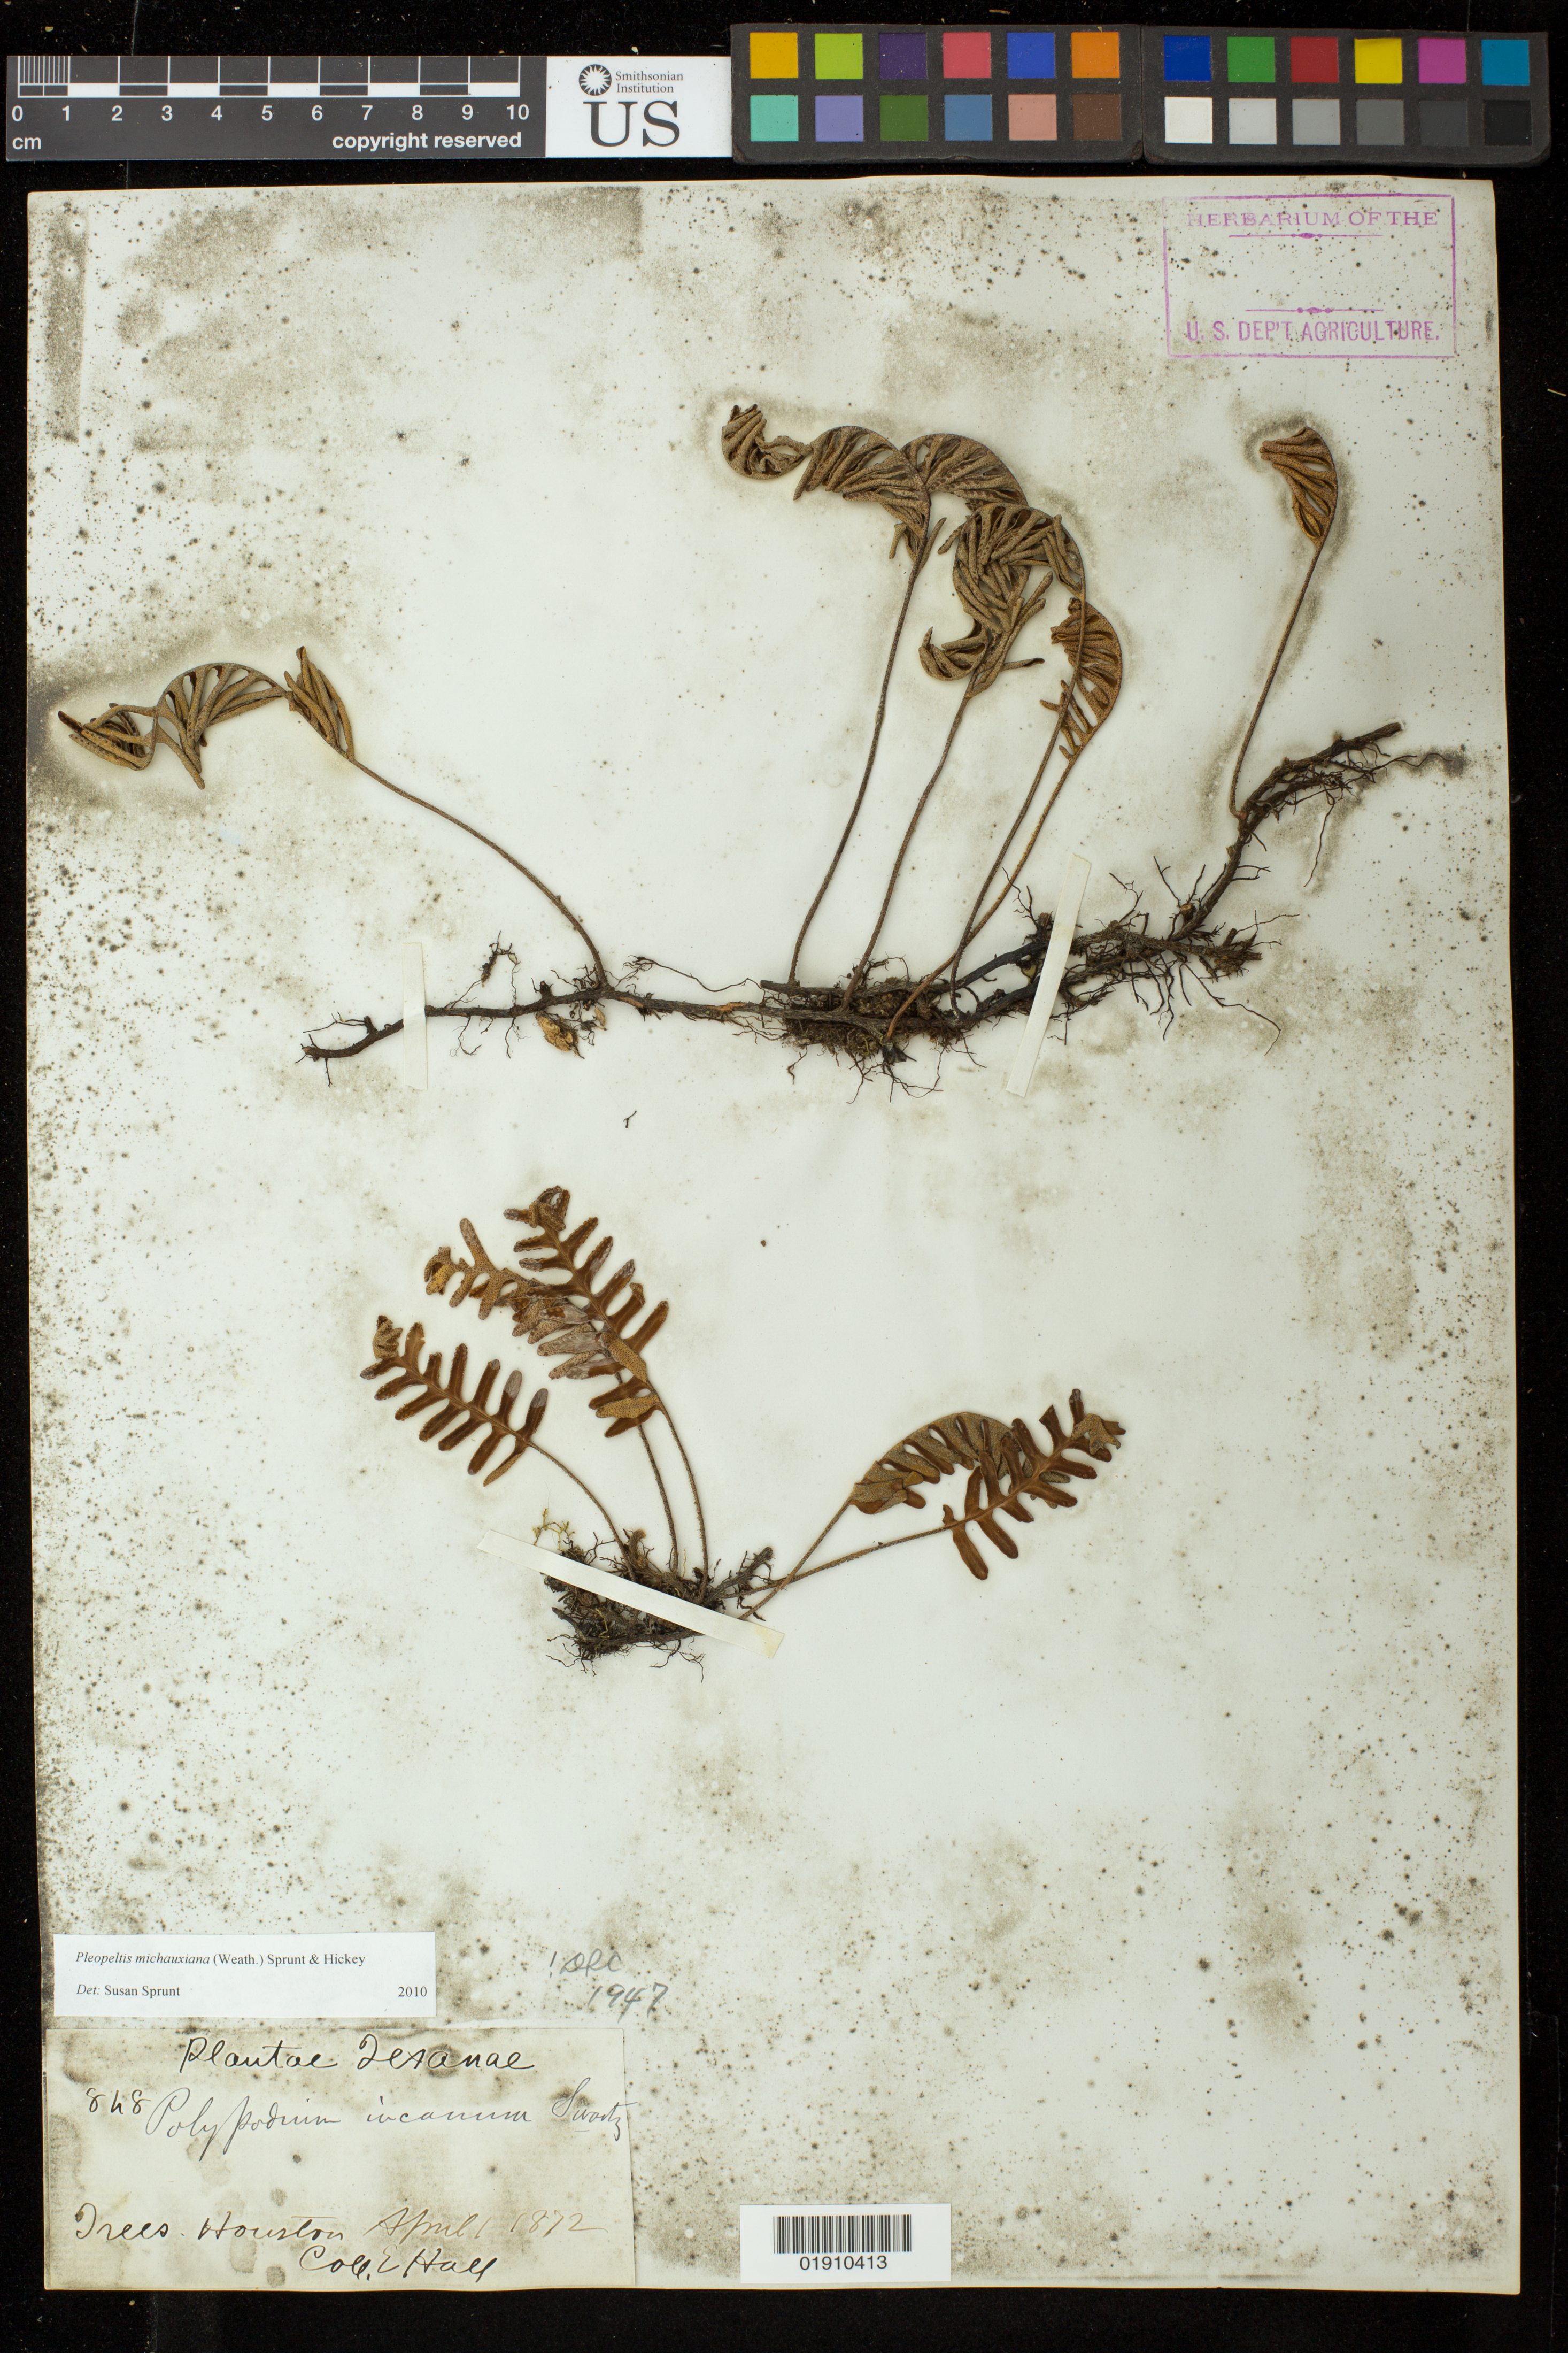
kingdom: Plantae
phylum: Tracheophyta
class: Polypodiopsida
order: Polypodiales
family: Polypodiaceae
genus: Pleopeltis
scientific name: Pleopeltis michauxiana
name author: (Weath.) Hickey & Sprunt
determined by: Sprunt, S. V.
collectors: E. Hall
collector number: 8h8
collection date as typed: April 1, 1872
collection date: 1872-04-01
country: United States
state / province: Texas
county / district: Harris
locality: Houston